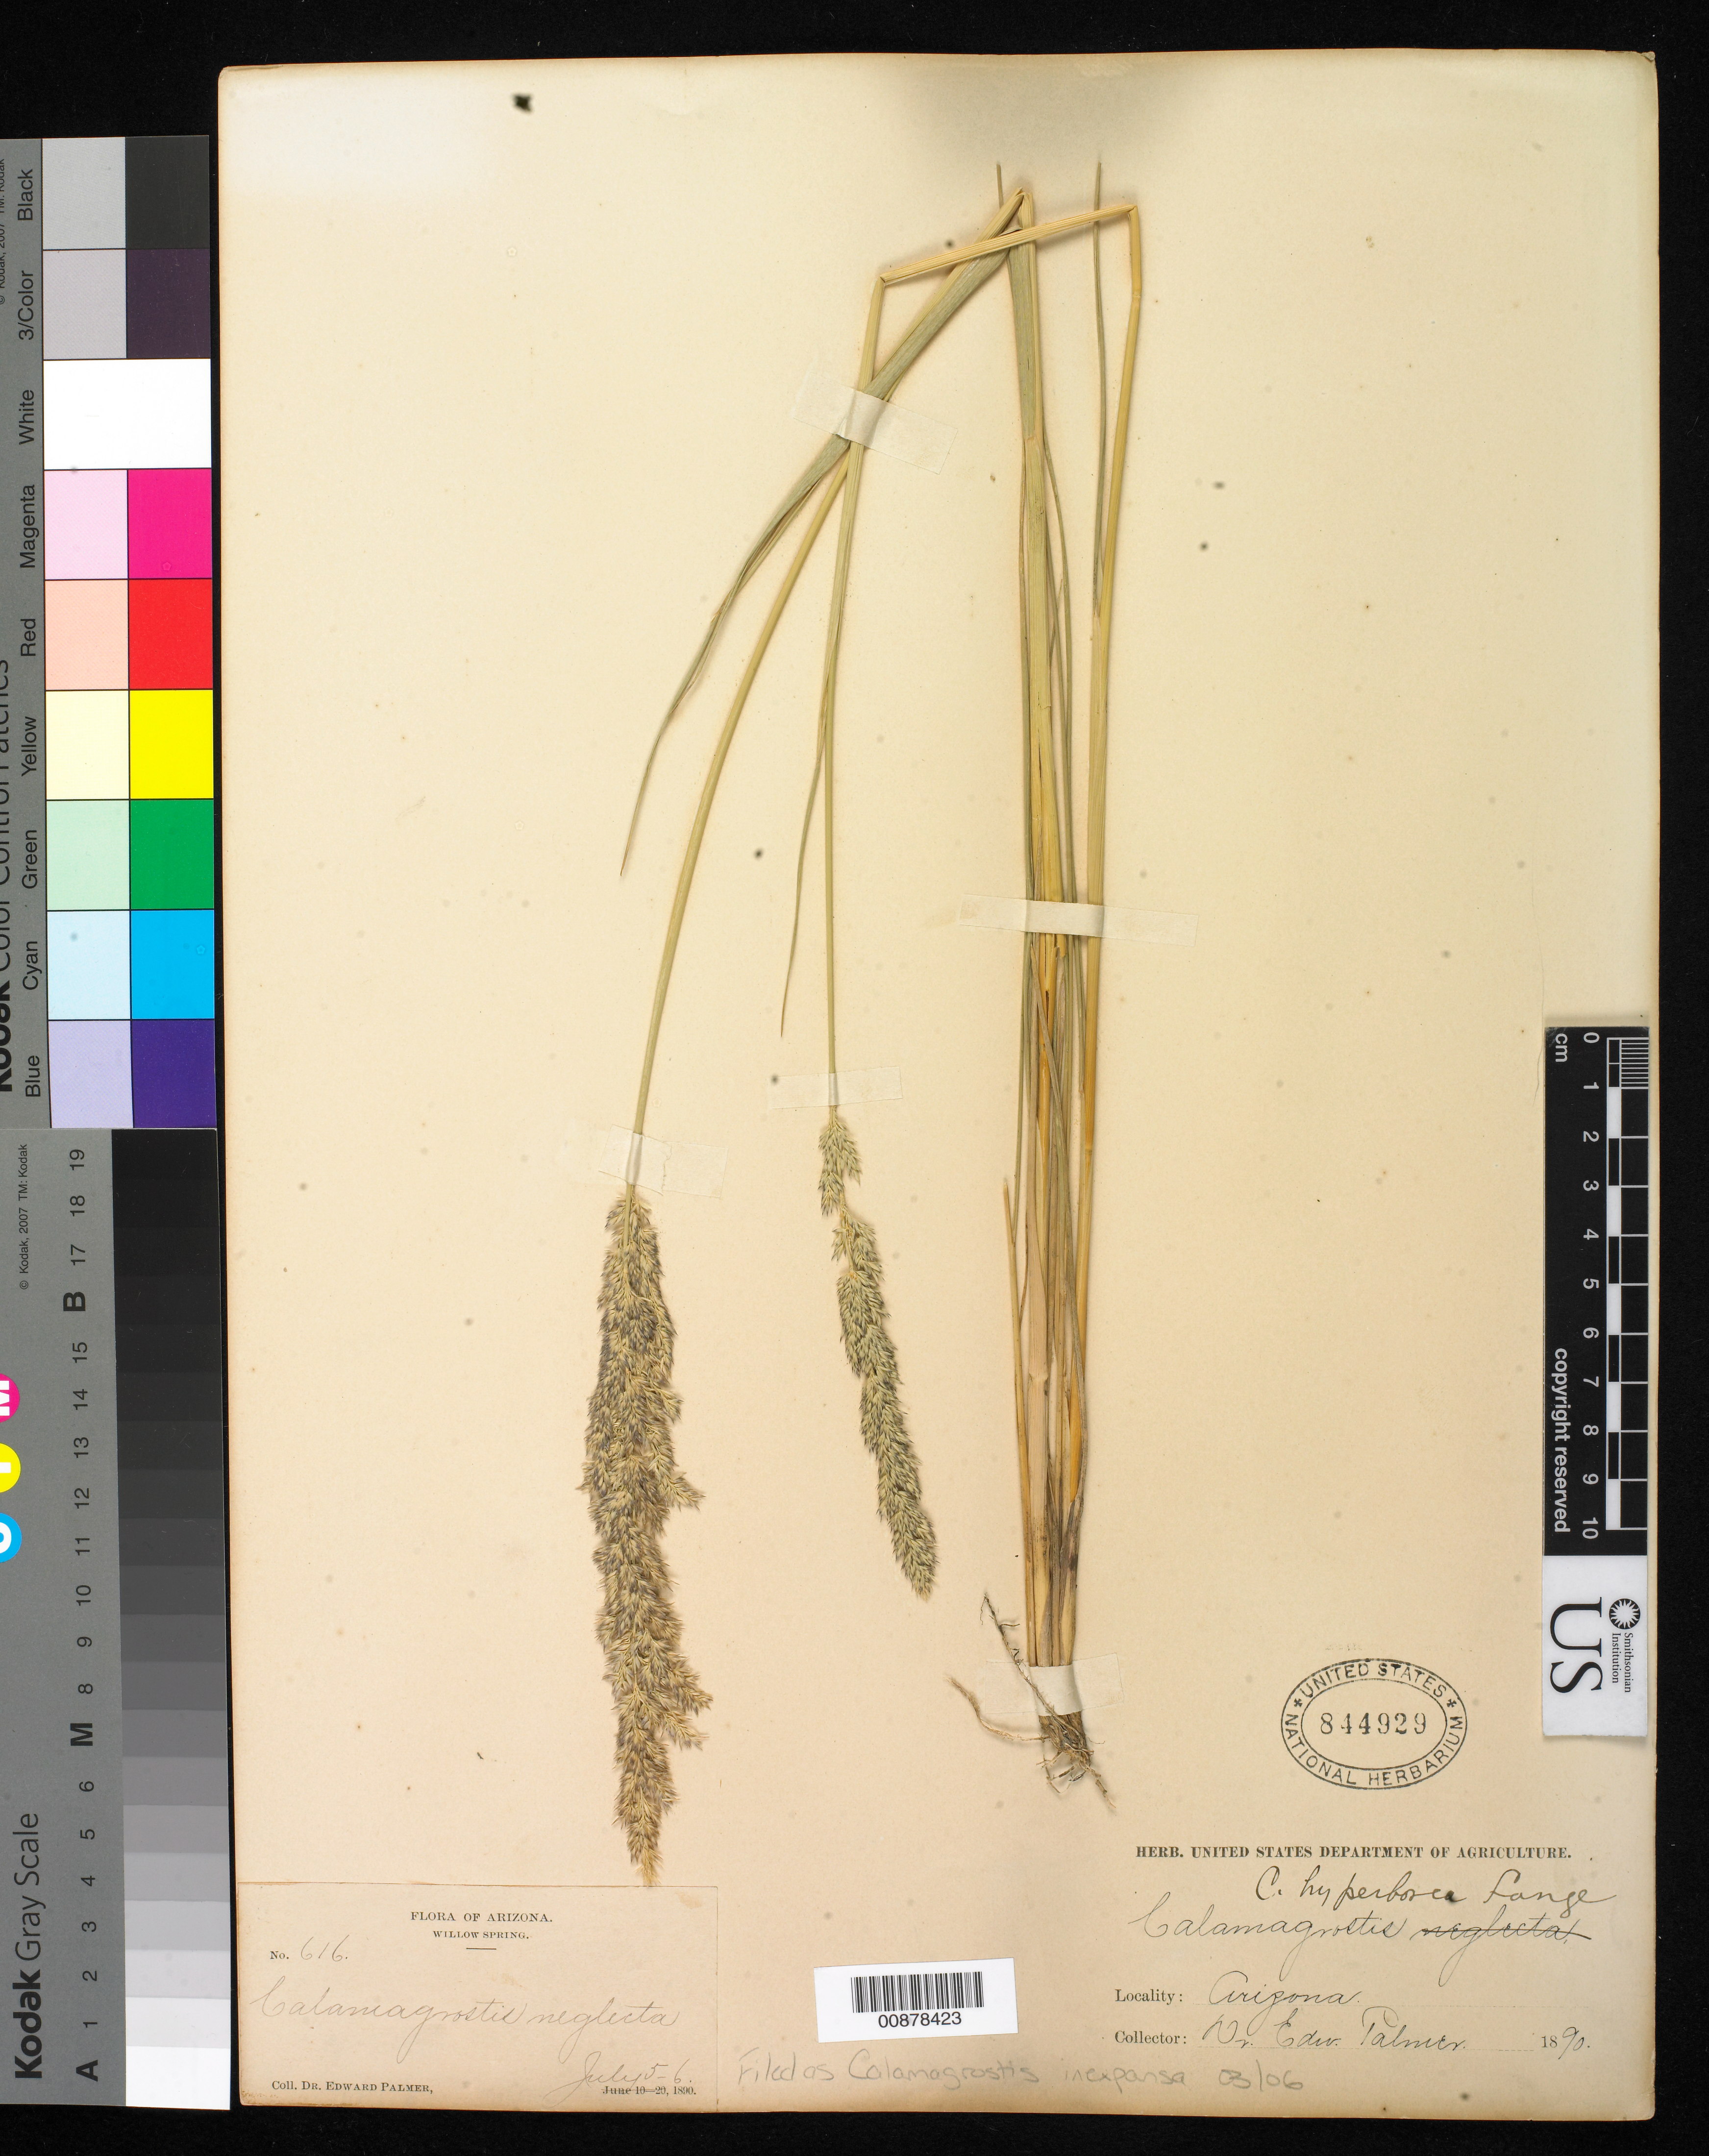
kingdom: Plantae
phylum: Tracheophyta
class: Liliopsida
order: Poales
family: Poaceae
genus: Calamagrostis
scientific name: Calamagrostis neglecta subsp. inexpansa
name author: (A. Gray) Tzvelev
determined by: Poaceae Reorganization Project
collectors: E. Palmer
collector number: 616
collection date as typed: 05 Jul 1890 to 06 Jul 1890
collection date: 1890-07-05/1890-07-06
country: United States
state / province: Arizona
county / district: Coconino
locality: Willow Spring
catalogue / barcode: US 844929